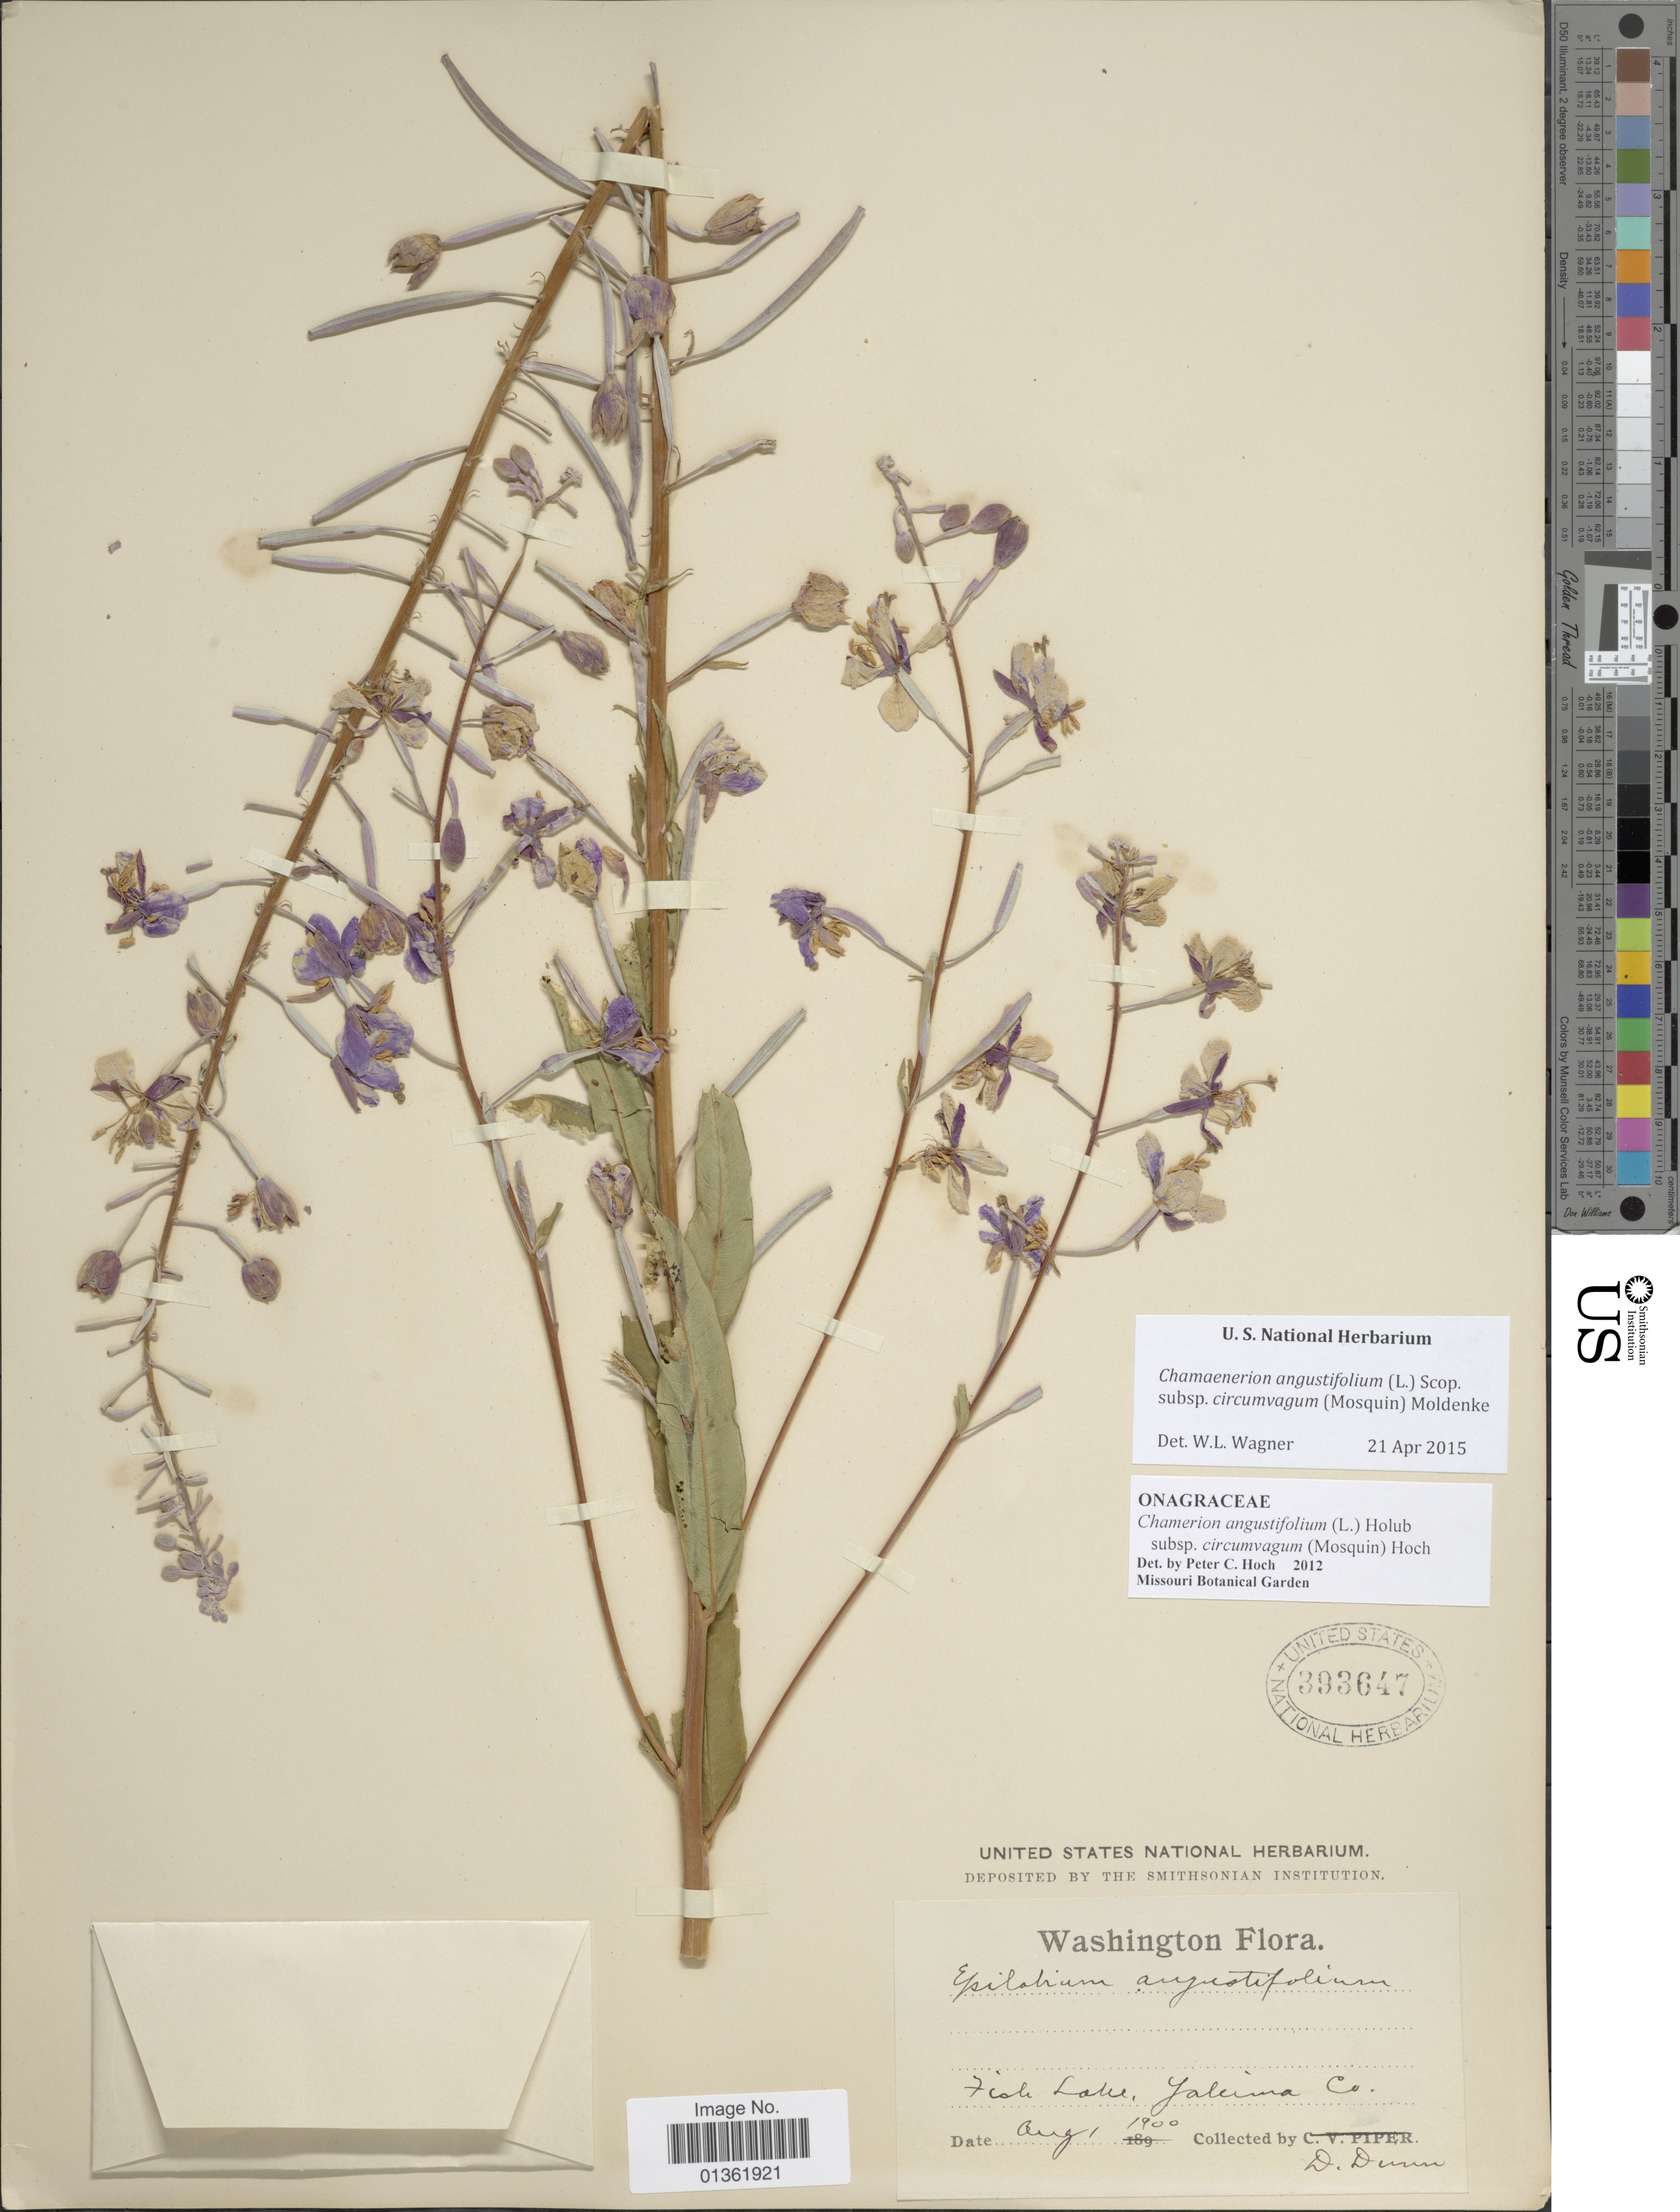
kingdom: Plantae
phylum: Tracheophyta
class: Magnoliopsida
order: Myrtales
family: Onagraceae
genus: Chamaenerion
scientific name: Chamaenerion angustifolium subsp. circumvagum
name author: (Mosquin) Moldenke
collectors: D. Dunn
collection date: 1900-08-01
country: United States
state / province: Washington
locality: Fish Lake, Yaleima Co.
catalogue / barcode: US 393647